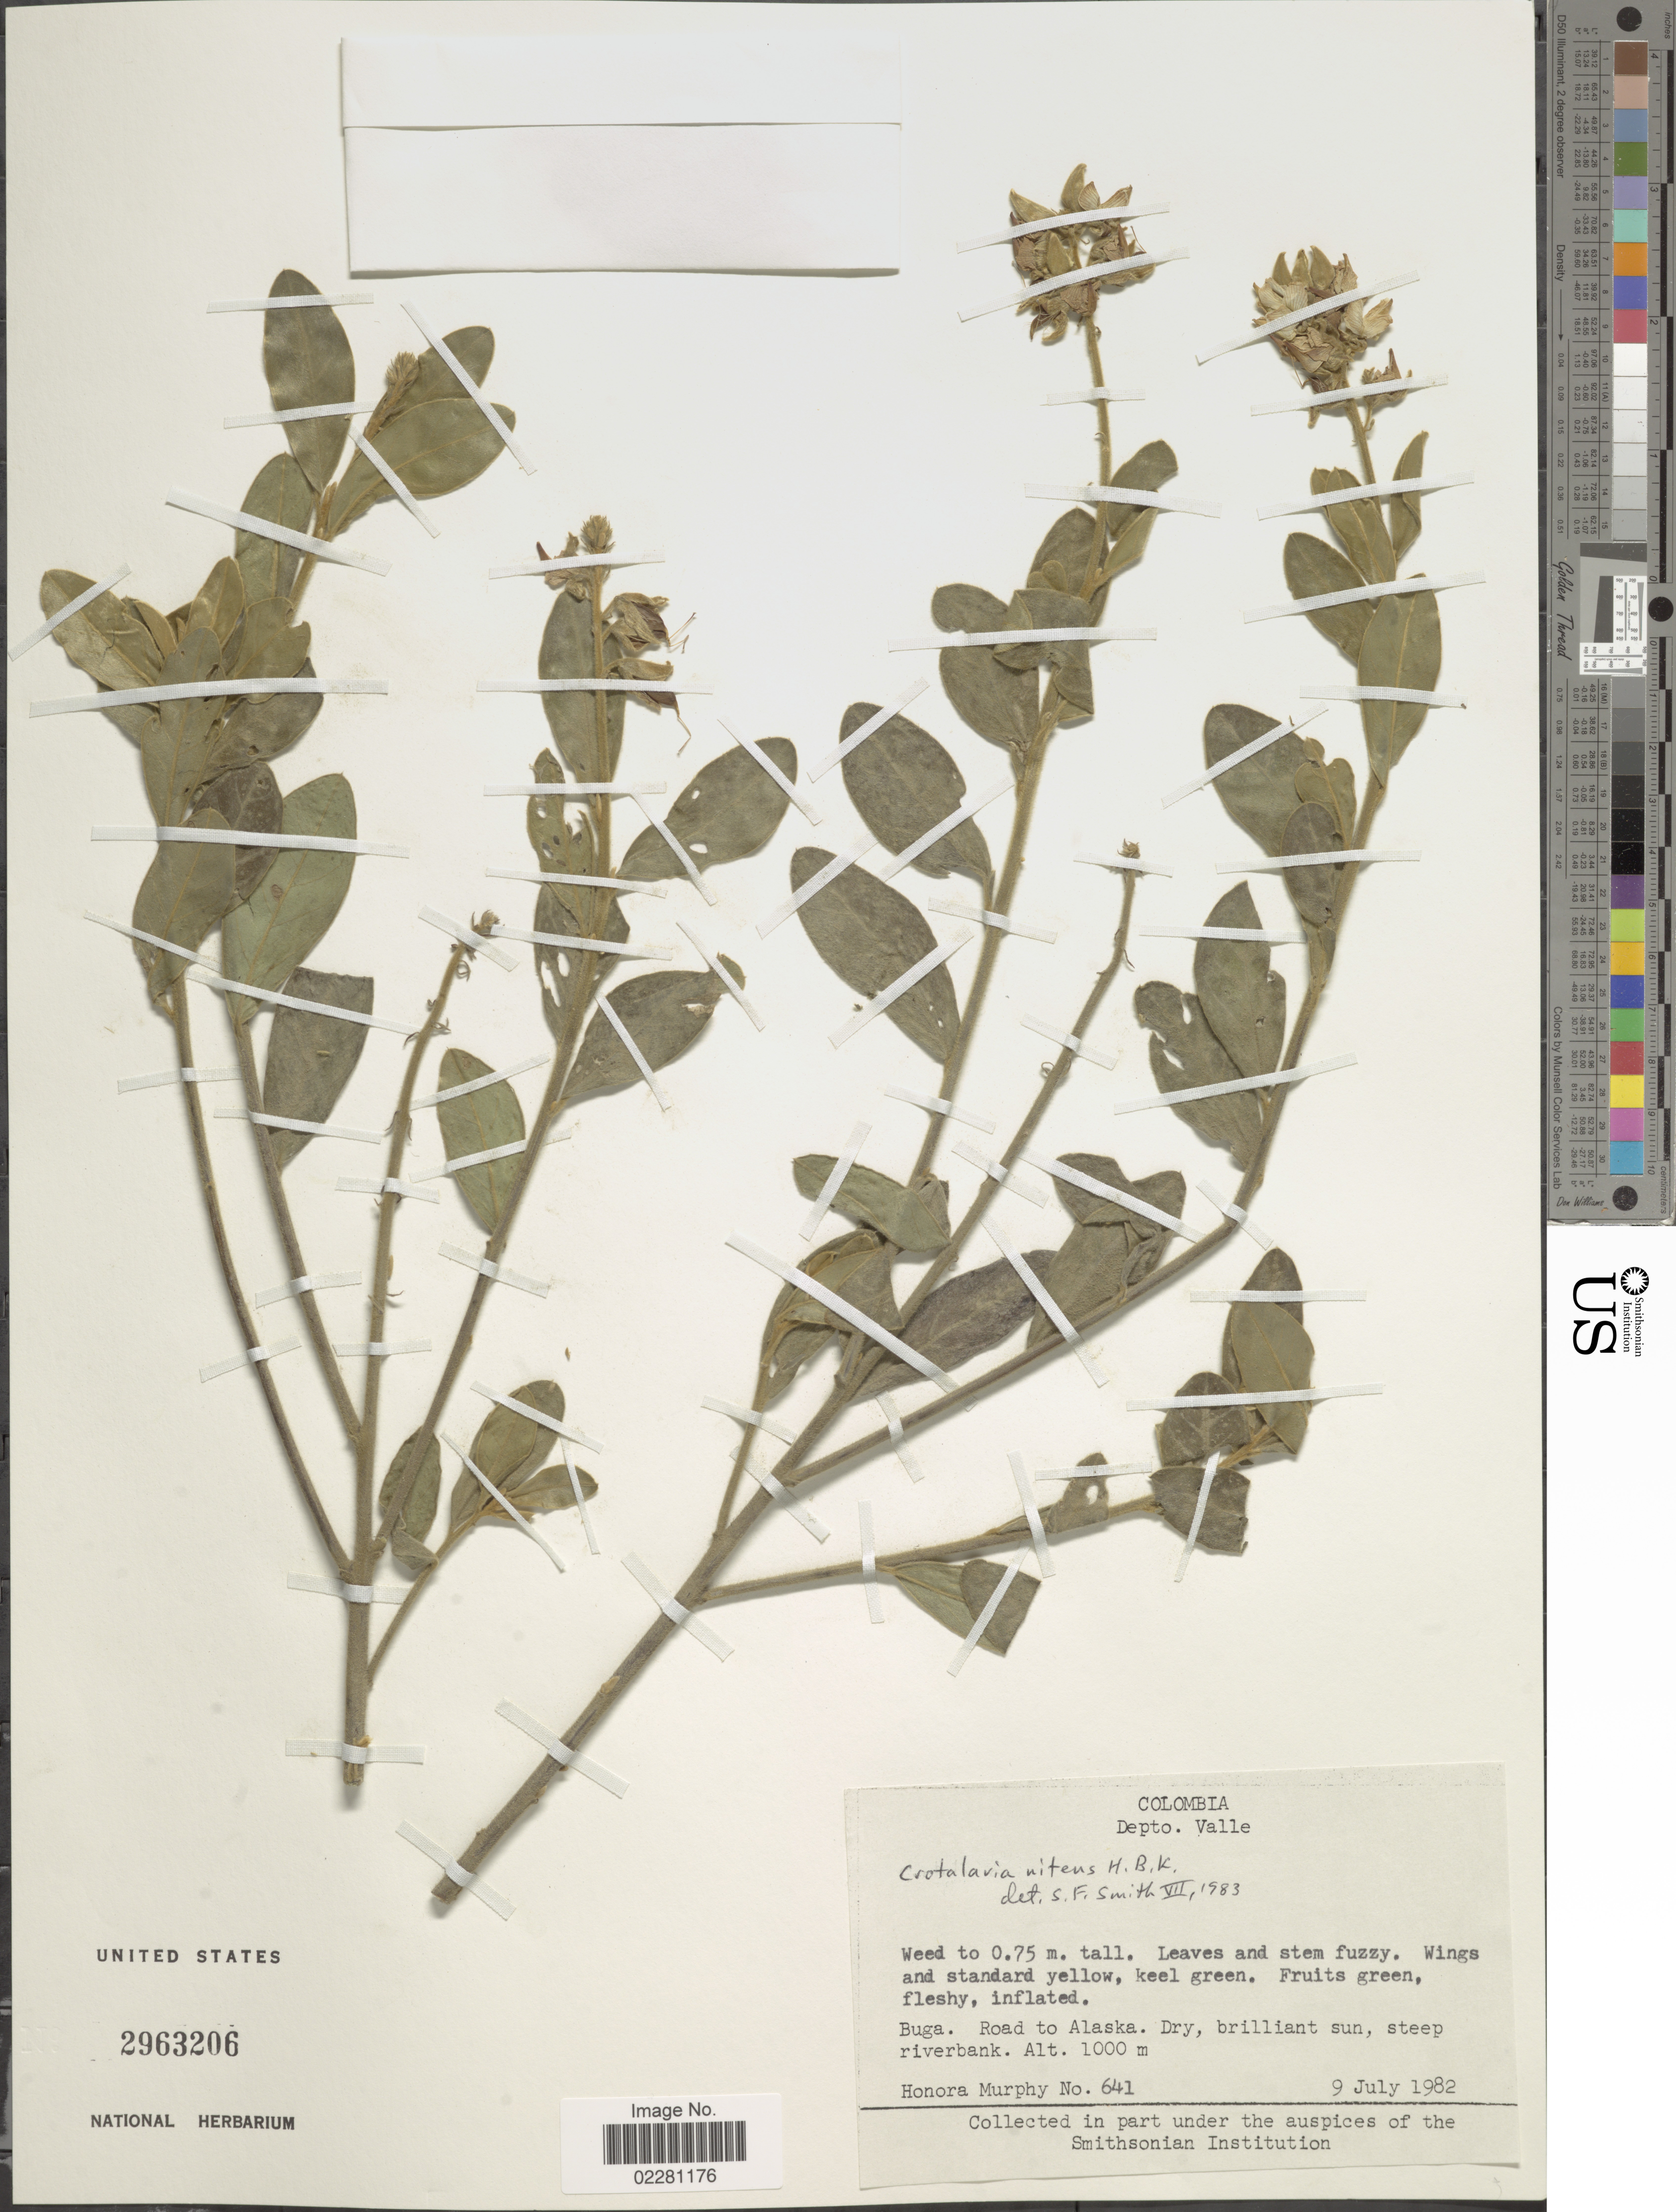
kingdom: Plantae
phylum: Tracheophyta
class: Magnoliopsida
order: Fabales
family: Fabaceae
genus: Crotalaria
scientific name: Crotalaria nitens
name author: Kunth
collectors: H. Murphy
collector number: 641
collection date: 1982-07-09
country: Colombia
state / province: Valle del Cauca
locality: Depto. Valle, Buga, road to Alaska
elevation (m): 1000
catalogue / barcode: US 2963206